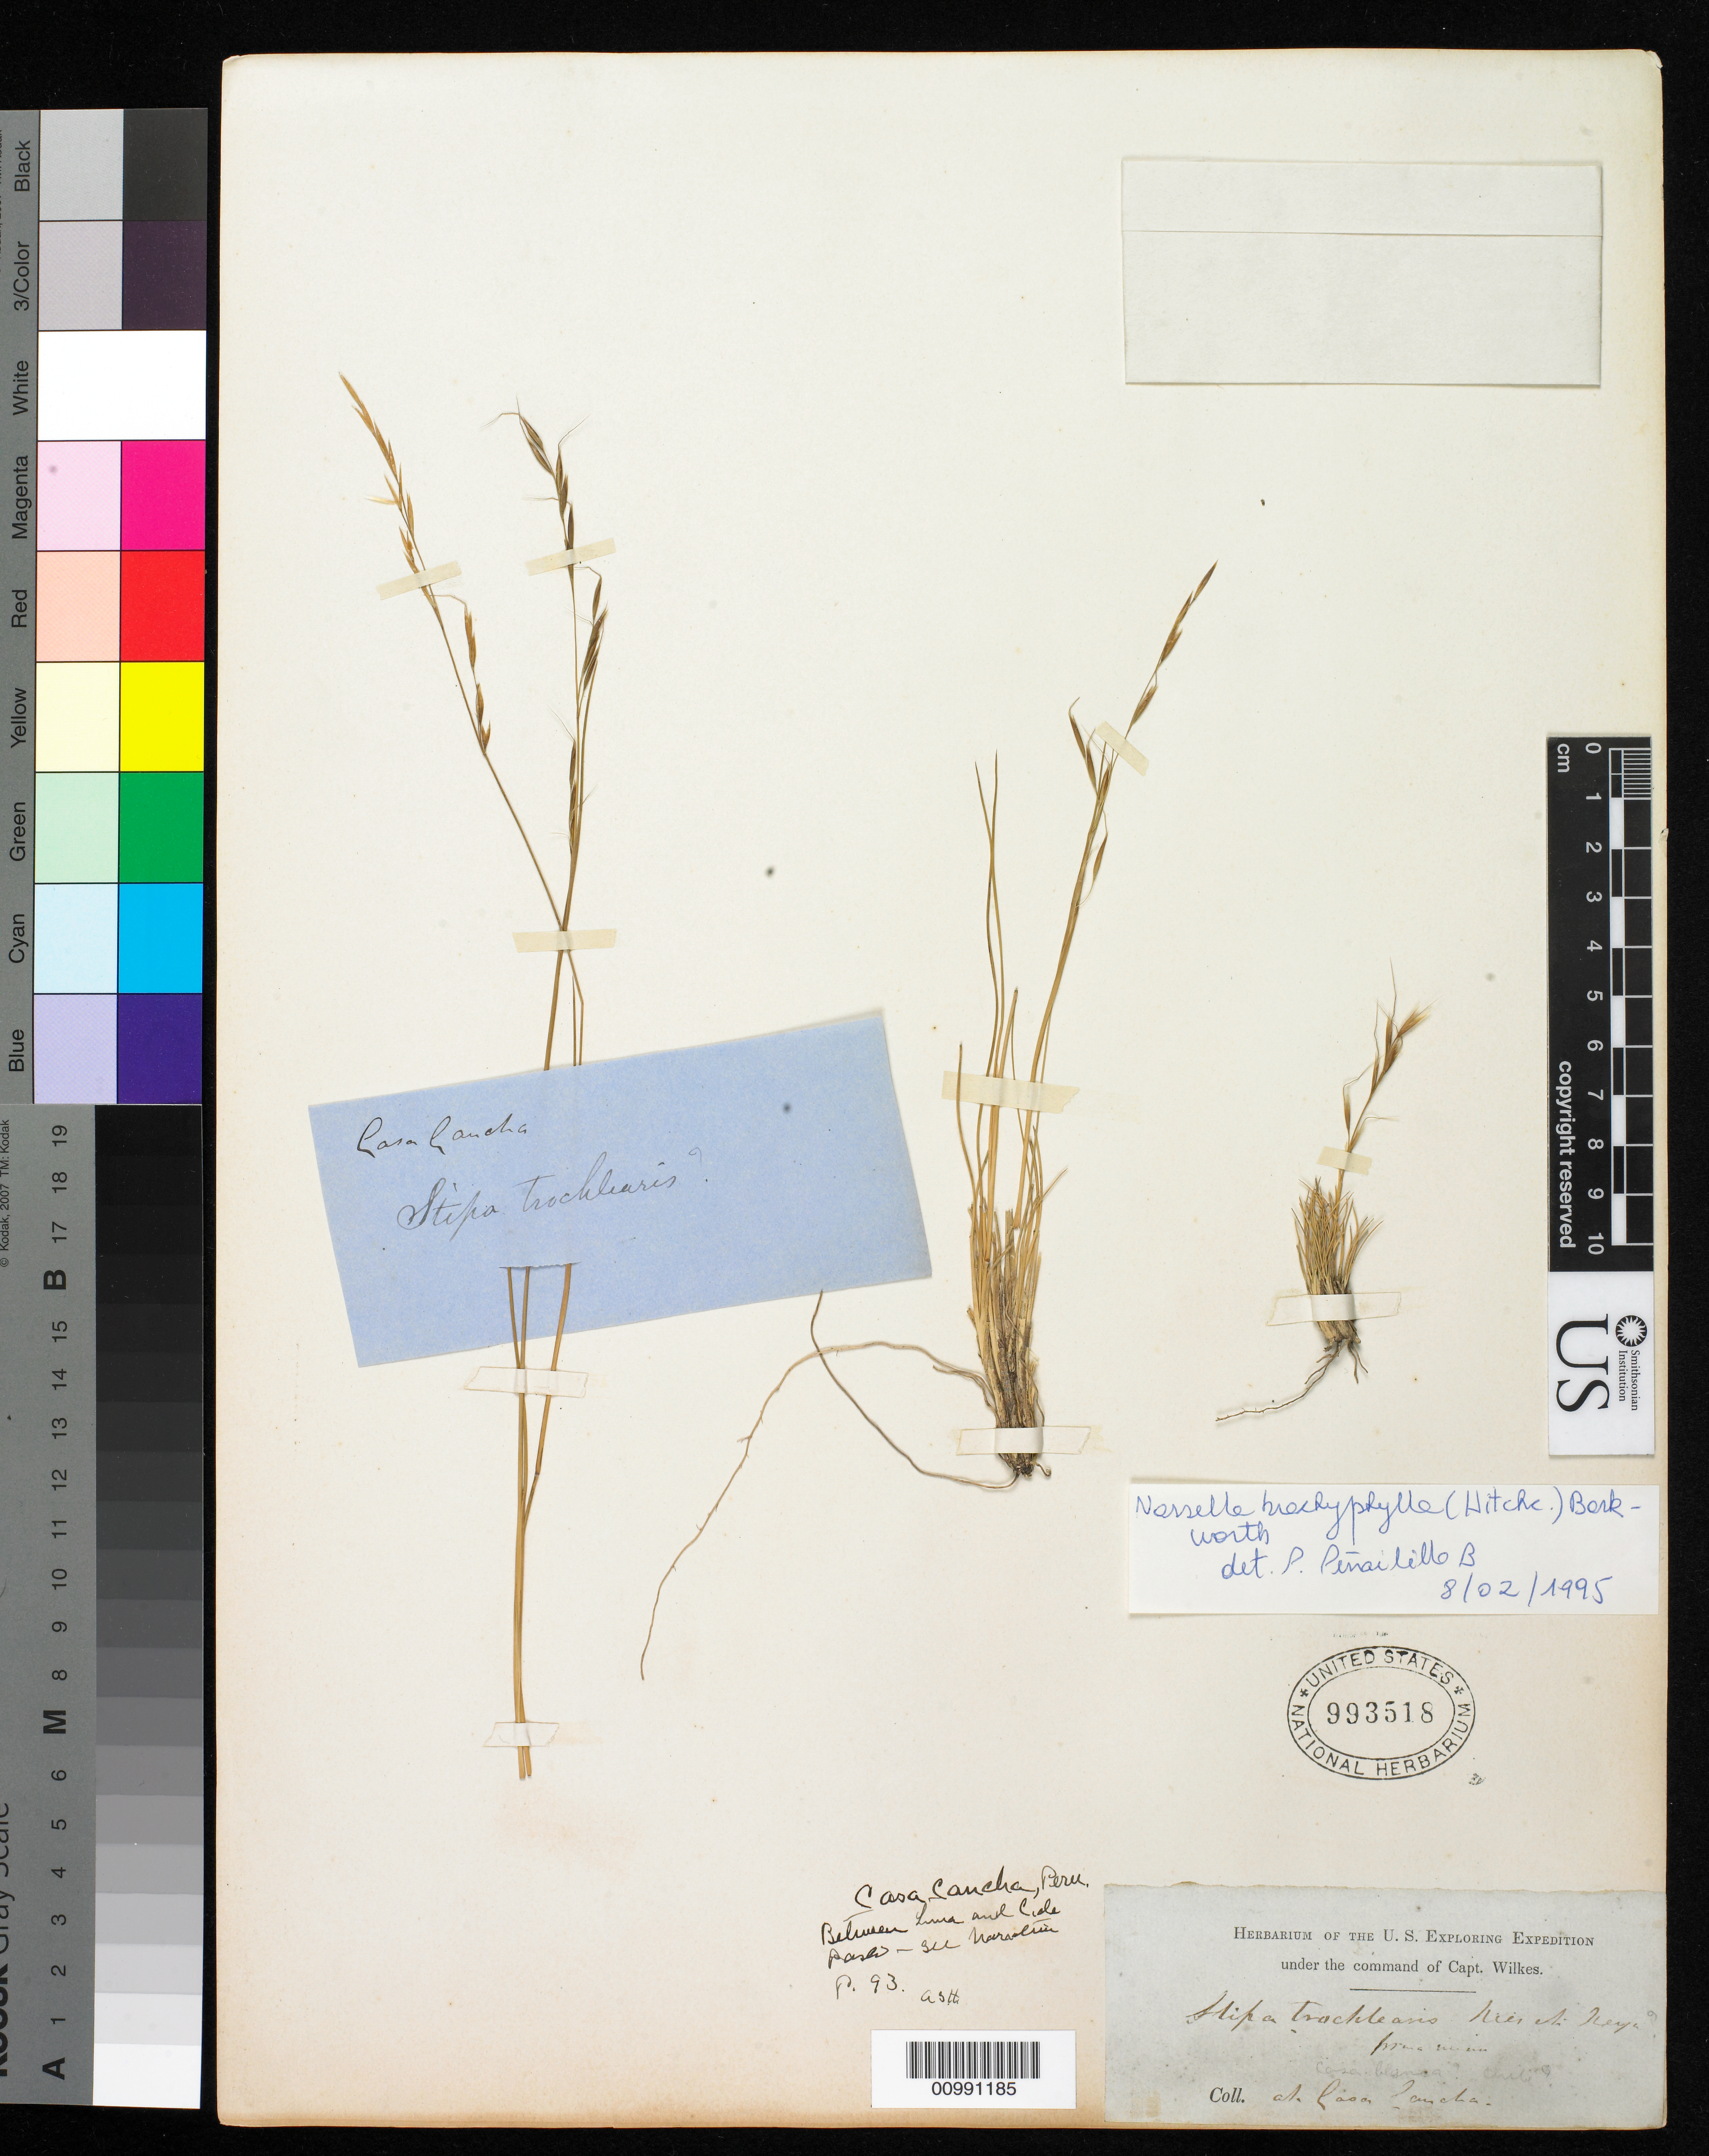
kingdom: Plantae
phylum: Tracheophyta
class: Liliopsida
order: Poales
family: Poaceae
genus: Nassella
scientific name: Nassella brachyphylla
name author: (Hitchc.) Barkworth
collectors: Wilkes Explor. Exped.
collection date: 1838/1842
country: Peru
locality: Casa Cancha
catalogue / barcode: US 993518